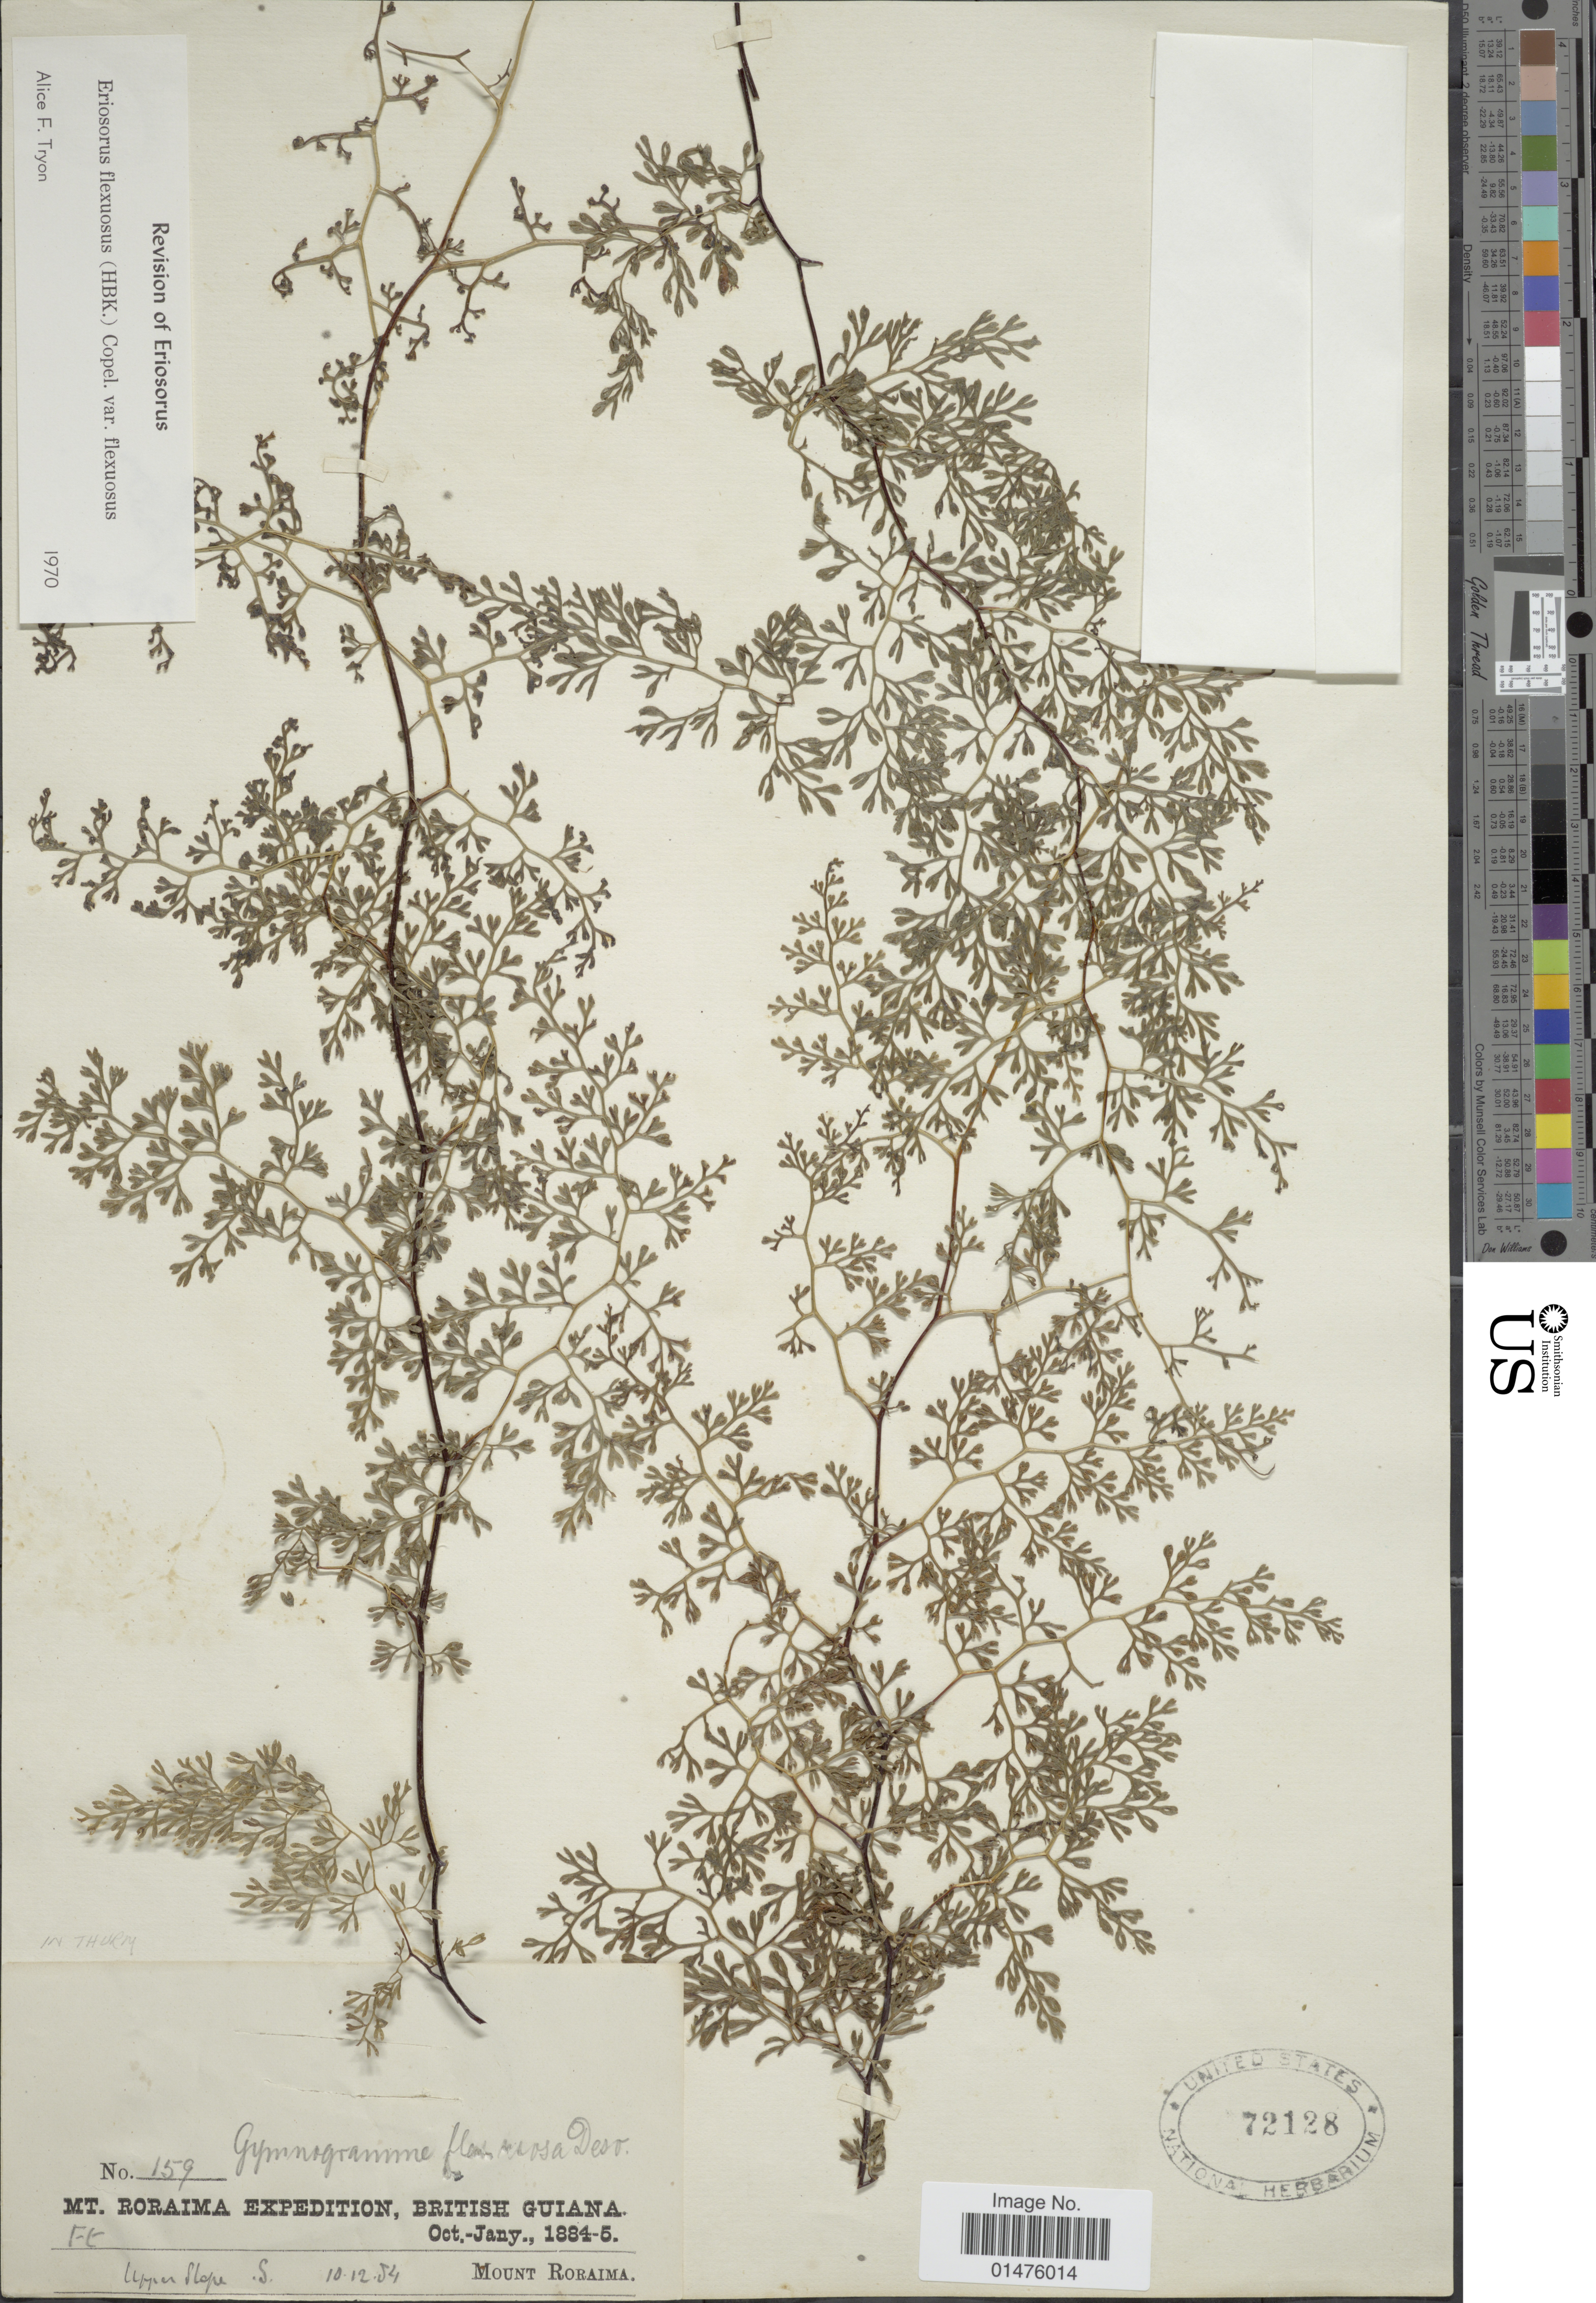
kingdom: Plantae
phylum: Tracheophyta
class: Polypodiopsida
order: Polypodiales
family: Pteridaceae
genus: Jamesonia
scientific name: Jamesonia flexuosa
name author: (Humb. & Bonpl.) Christenh.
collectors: Mt. Roraima Expedition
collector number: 159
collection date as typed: Transcribed d/m/y: 10/12/84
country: Guyana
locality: Mount Roraima, British Guiana, Upper slope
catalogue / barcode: US 72128